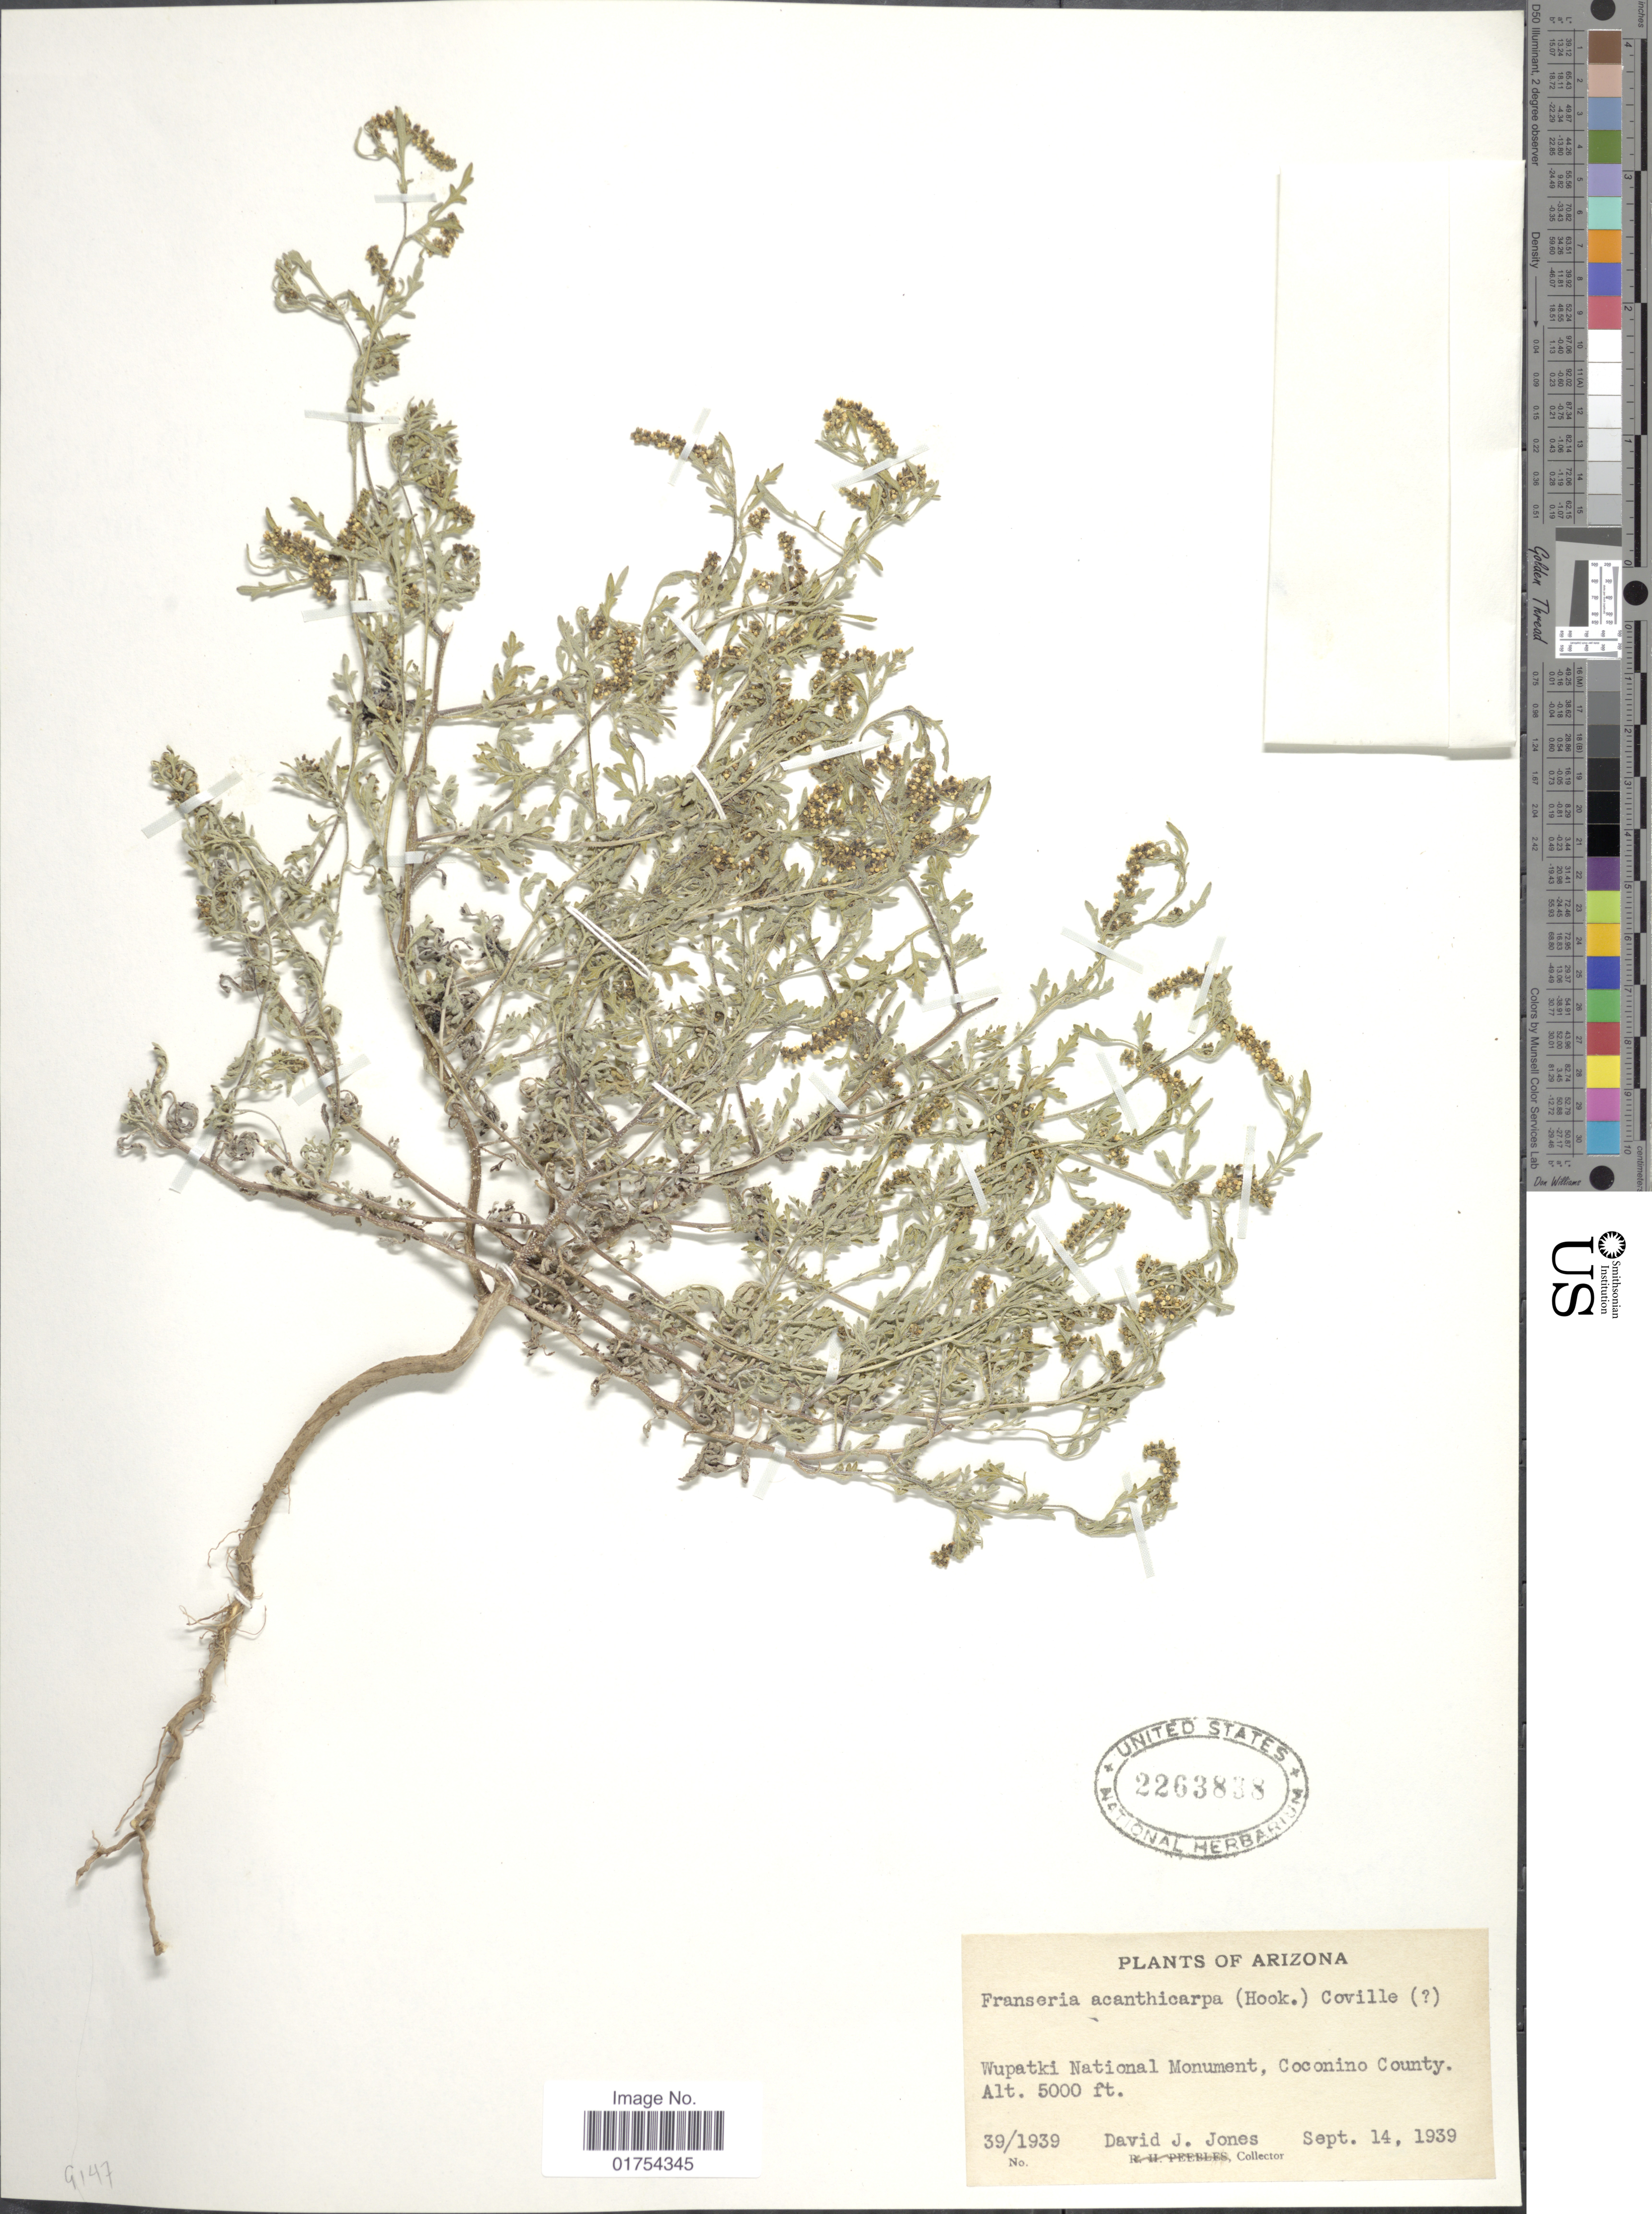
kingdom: Plantae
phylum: Tracheophyta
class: Magnoliopsida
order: Asterales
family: Asteraceae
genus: Franseria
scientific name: Franseria acanthicarpa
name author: Coville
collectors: D. Jones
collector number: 39/1939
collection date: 1939-09-14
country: United States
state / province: Arizona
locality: Wupatki National Monument, Coconino County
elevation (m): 1524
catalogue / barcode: US 2263838